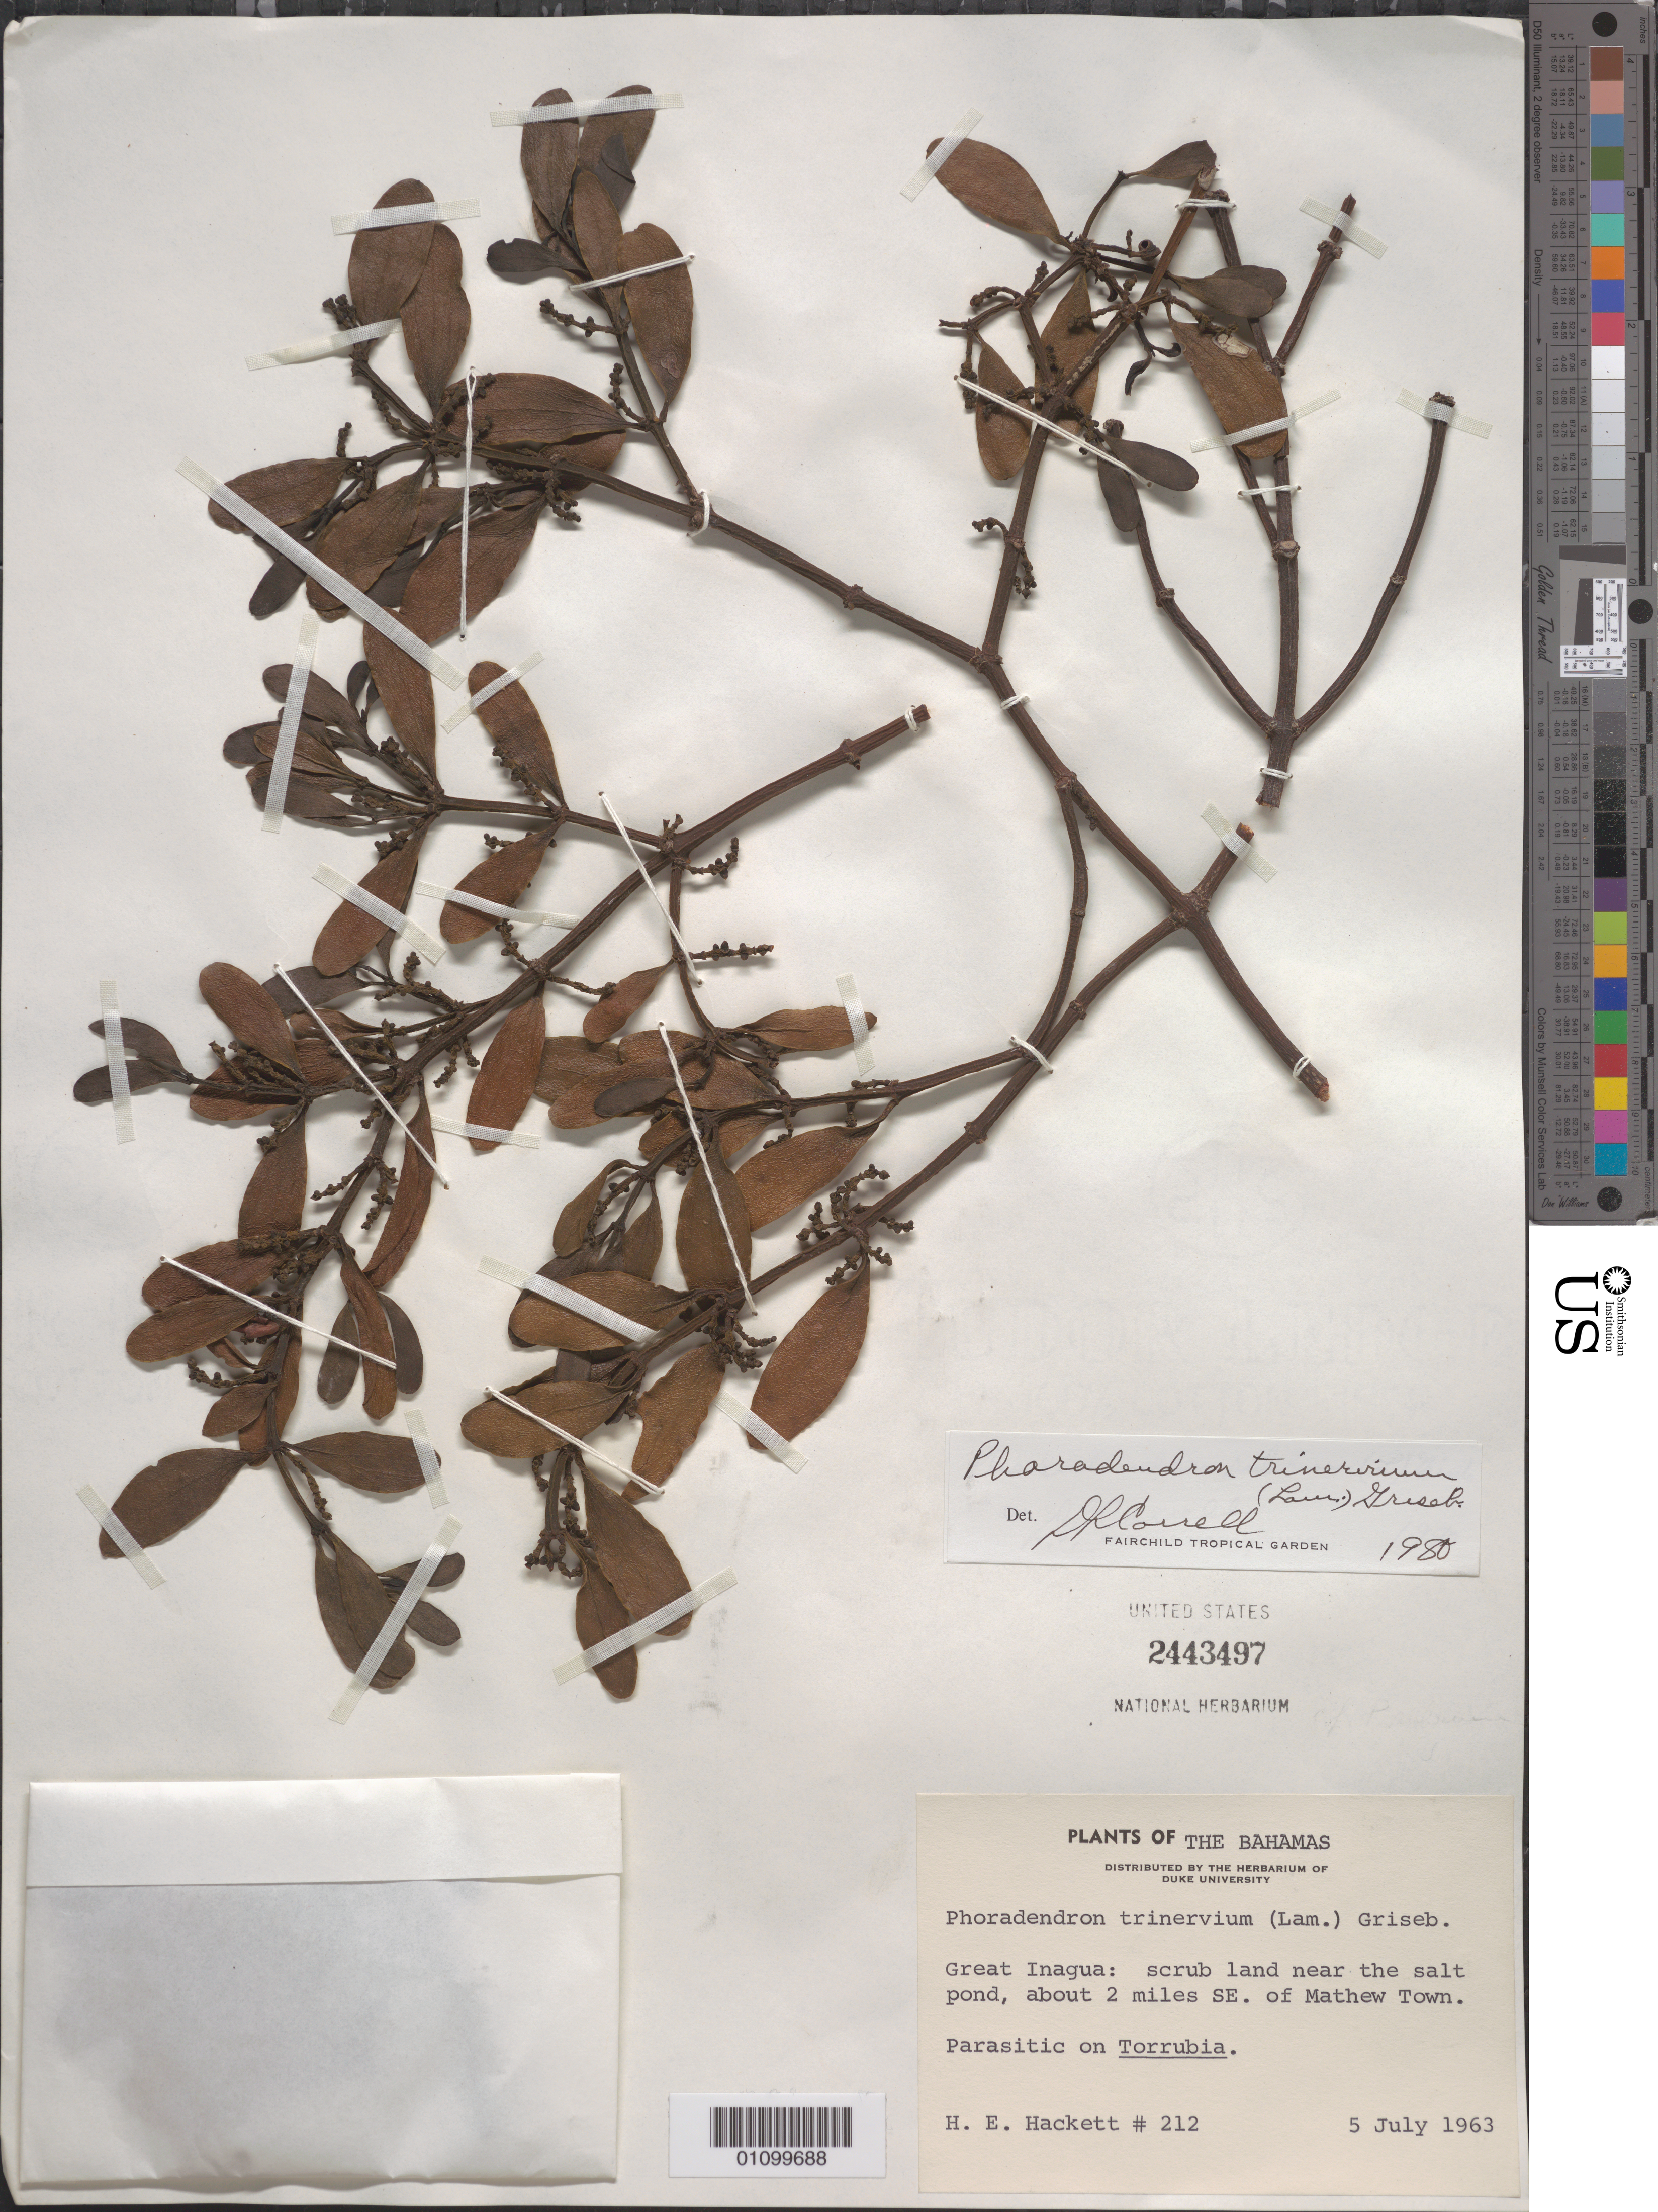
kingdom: Plantae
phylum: Tracheophyta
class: Magnoliopsida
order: Santalales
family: Viscaceae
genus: Phoradendron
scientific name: Phoradendron trinervium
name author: (Lam.) Griseb.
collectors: H. E. Hackett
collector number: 212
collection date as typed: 05 Jul 1963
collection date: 1963-07-05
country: Bahamas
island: Great Inagua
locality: Scrub land near the salt pond, about 2 miles SE. of Mathew Town.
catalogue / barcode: US 2443497